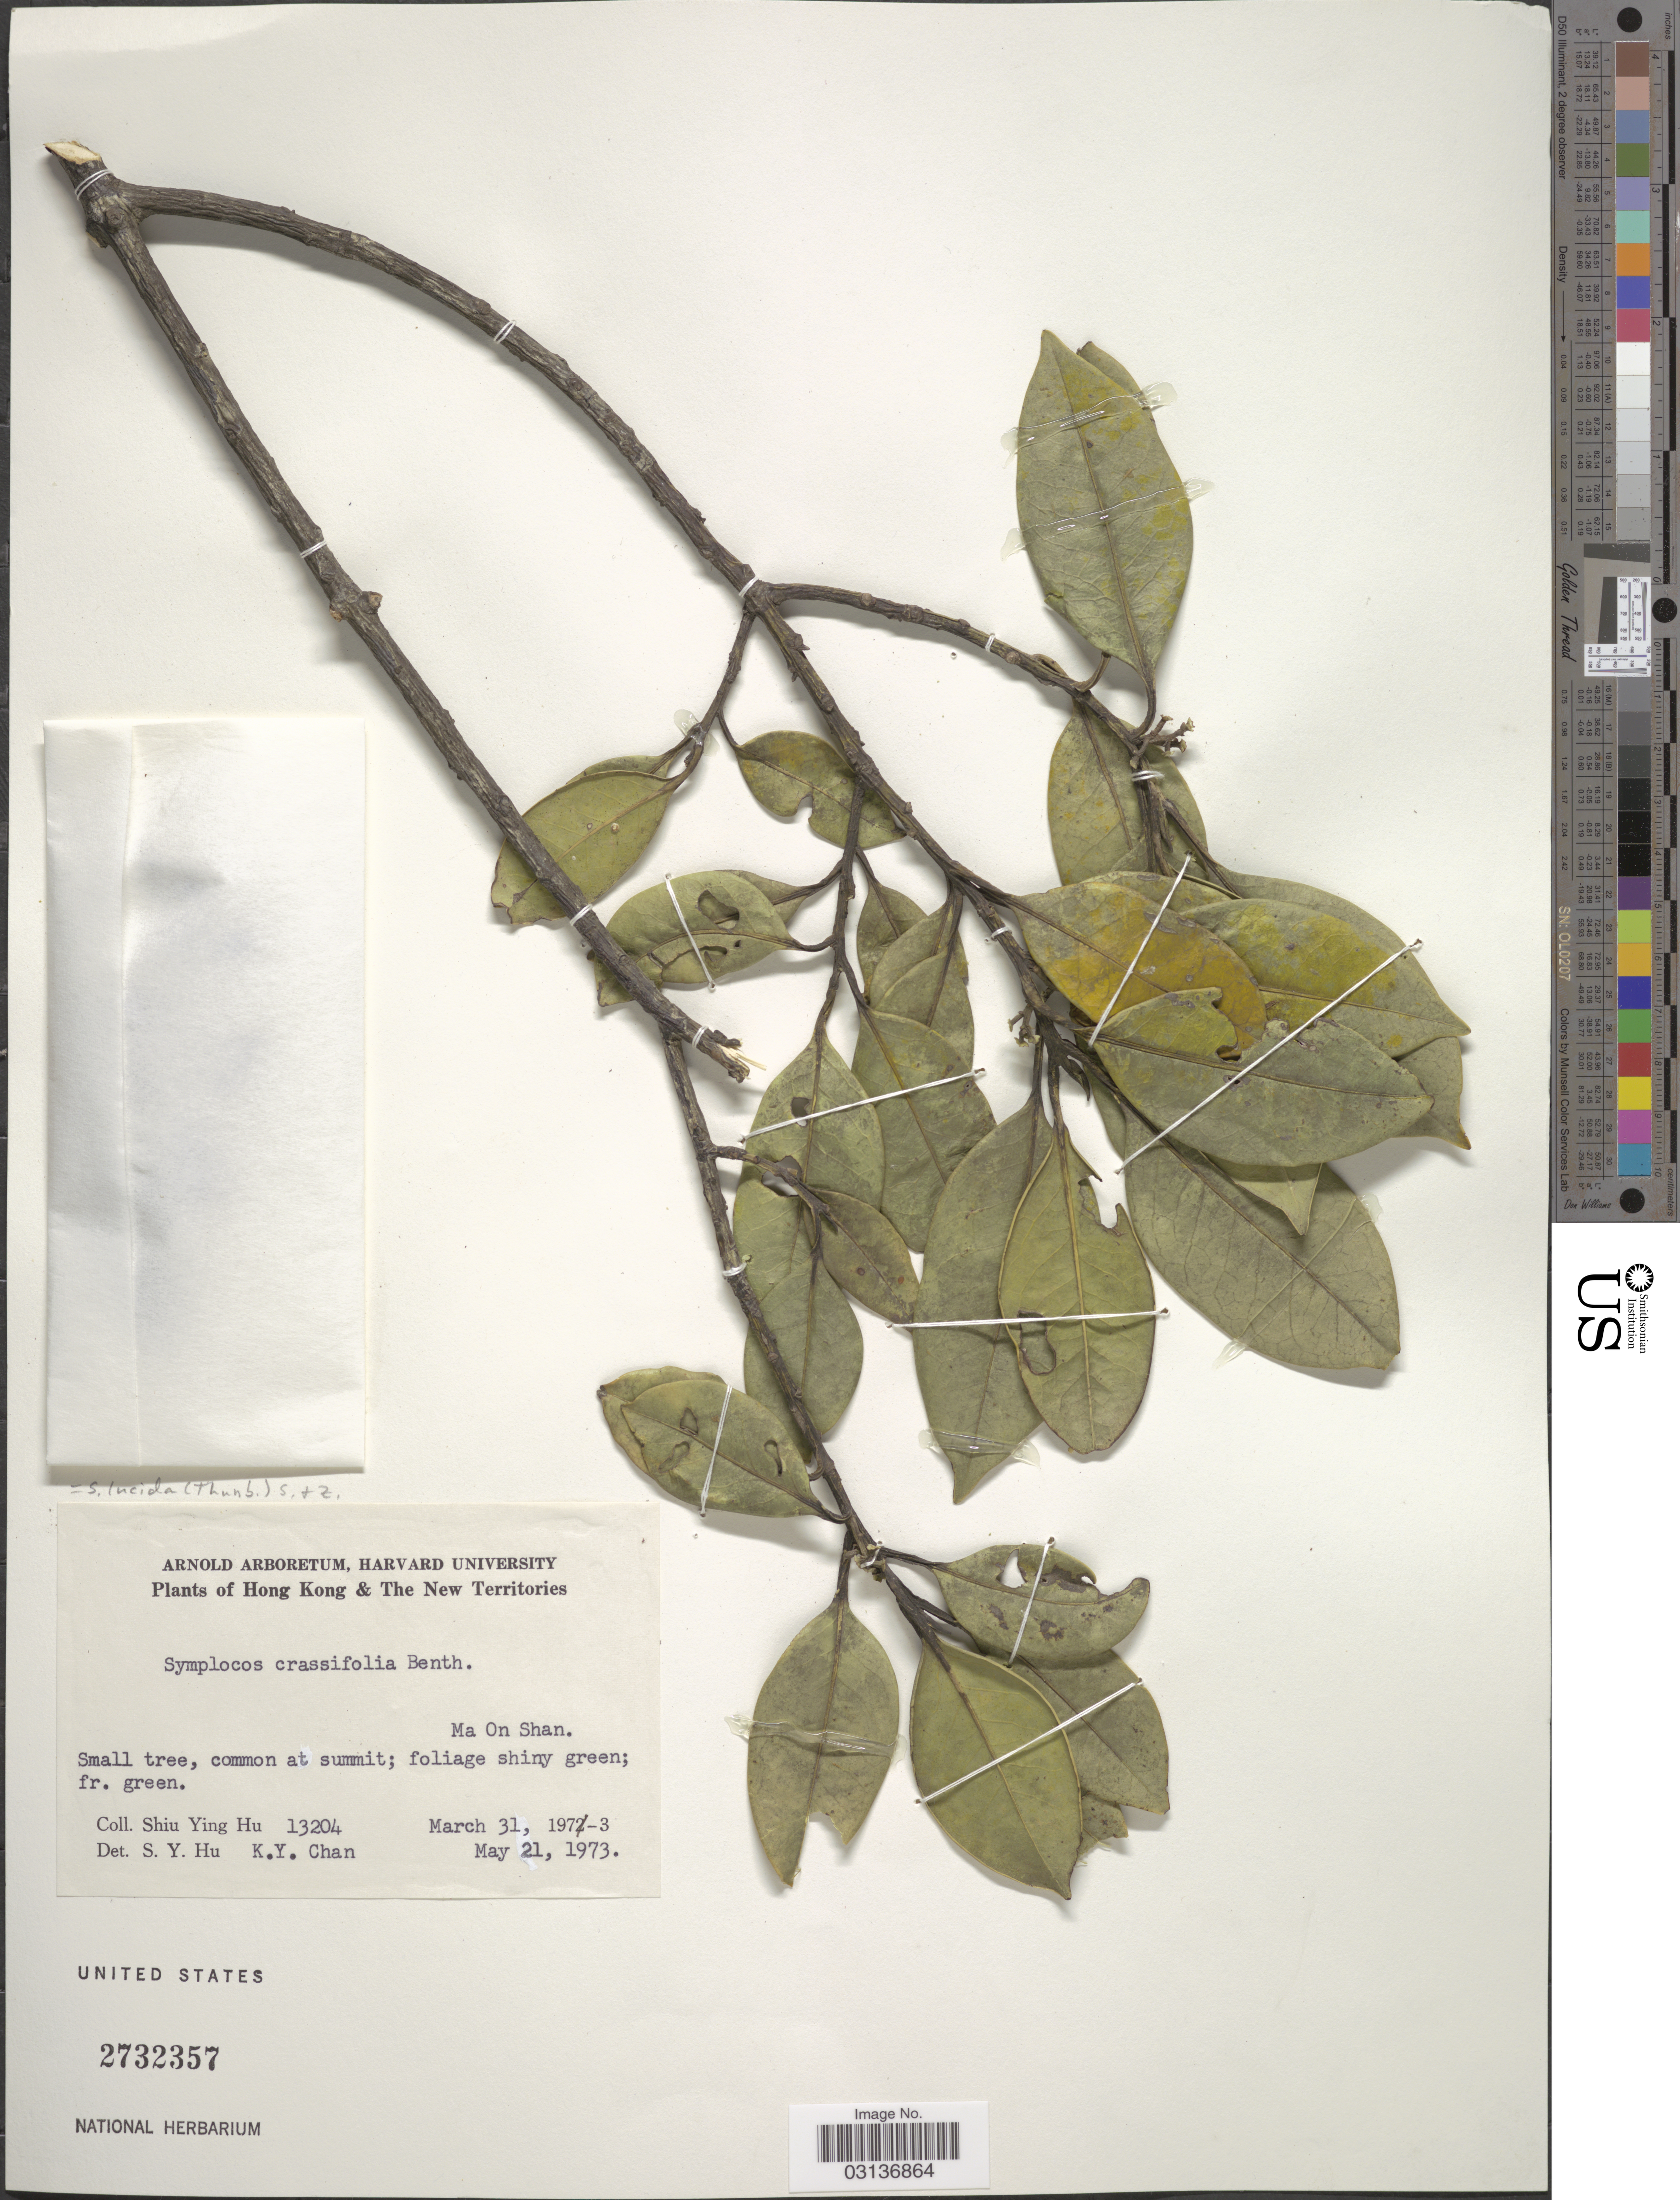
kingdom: Plantae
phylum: Tracheophyta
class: Magnoliopsida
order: Ericales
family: Symplocaceae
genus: Symplocos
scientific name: Symplocos lucida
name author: (Thurb.) Siebold & Zucc.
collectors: S. Y. Hu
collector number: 13204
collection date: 1973-05-31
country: China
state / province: Hong Kong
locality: Hong Kong & The New Territories. Ma On Shan.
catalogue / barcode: US 2732357